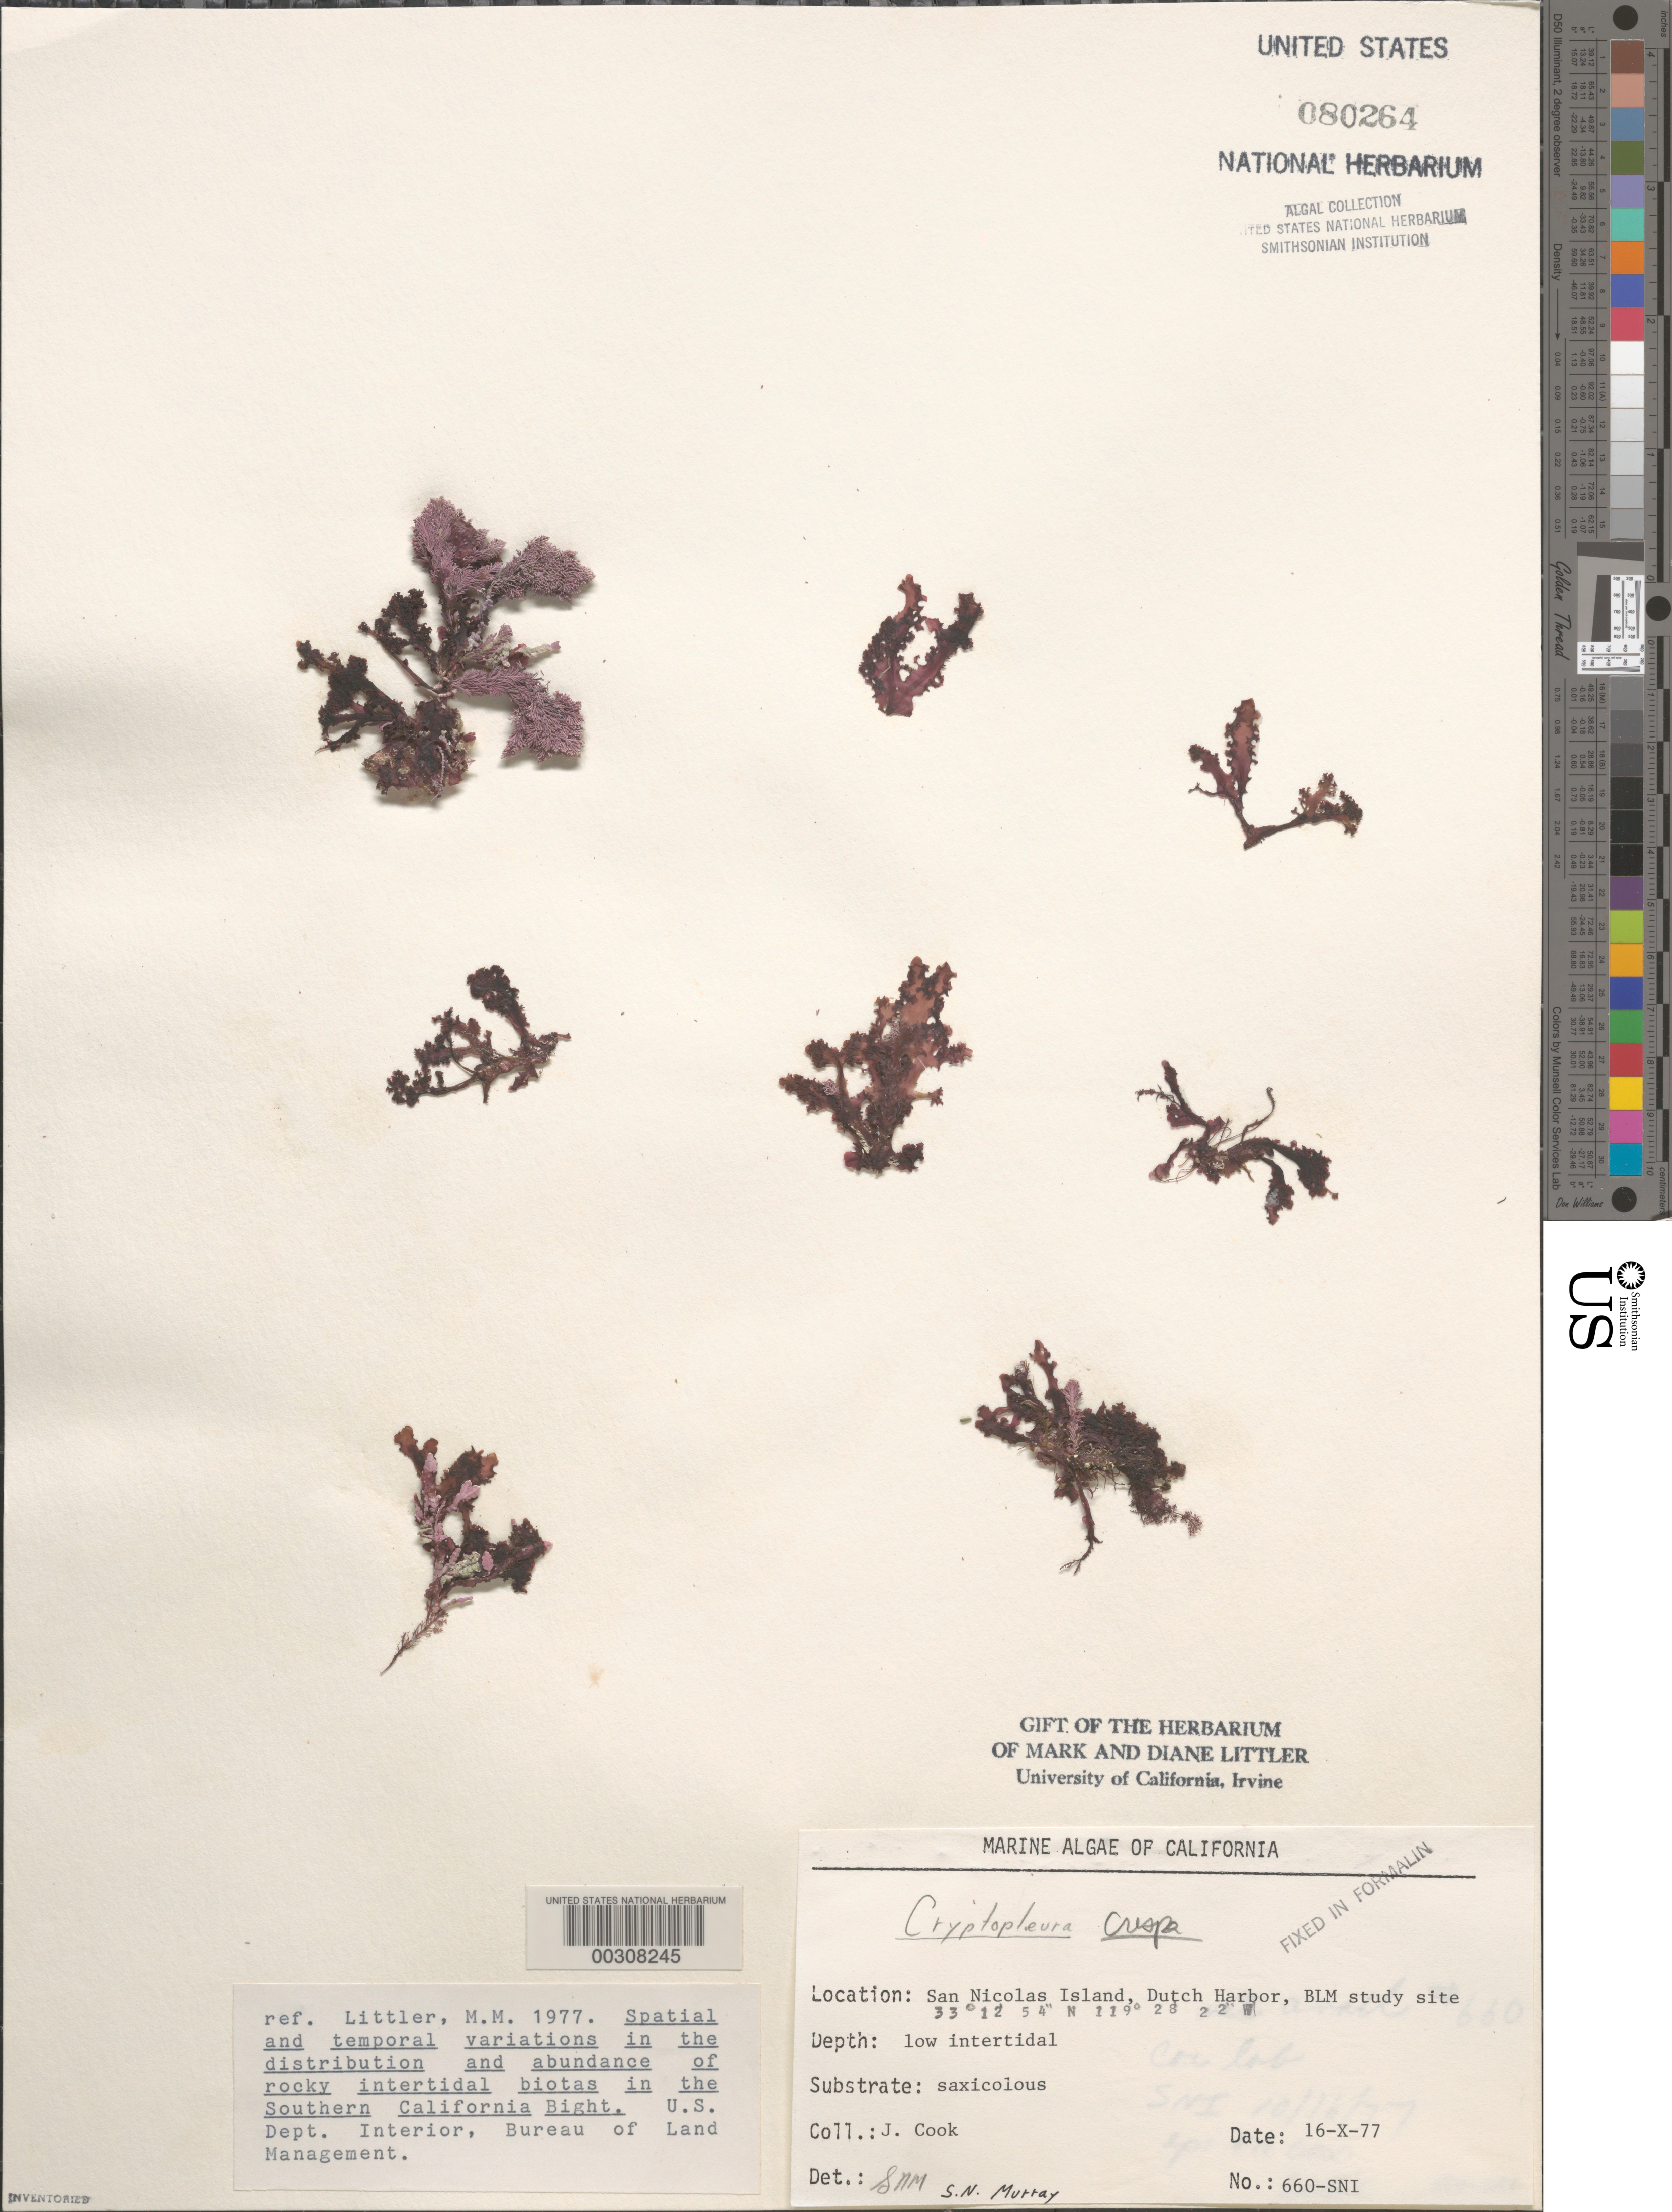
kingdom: Plantae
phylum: Rhodophyta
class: Florideophyceae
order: Ceramiales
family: Delesseriaceae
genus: Cryptopleura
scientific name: Cryptopleura crispa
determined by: Murray, S. N.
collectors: J. Cook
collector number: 660-sni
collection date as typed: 16 Oct 1977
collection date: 1977-10-16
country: United States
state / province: California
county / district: Ventura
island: San Nicolas Island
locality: Dutch Harbor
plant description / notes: BLM-SOCALBIGHT Rocky Intertidal Survey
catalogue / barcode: US 80264